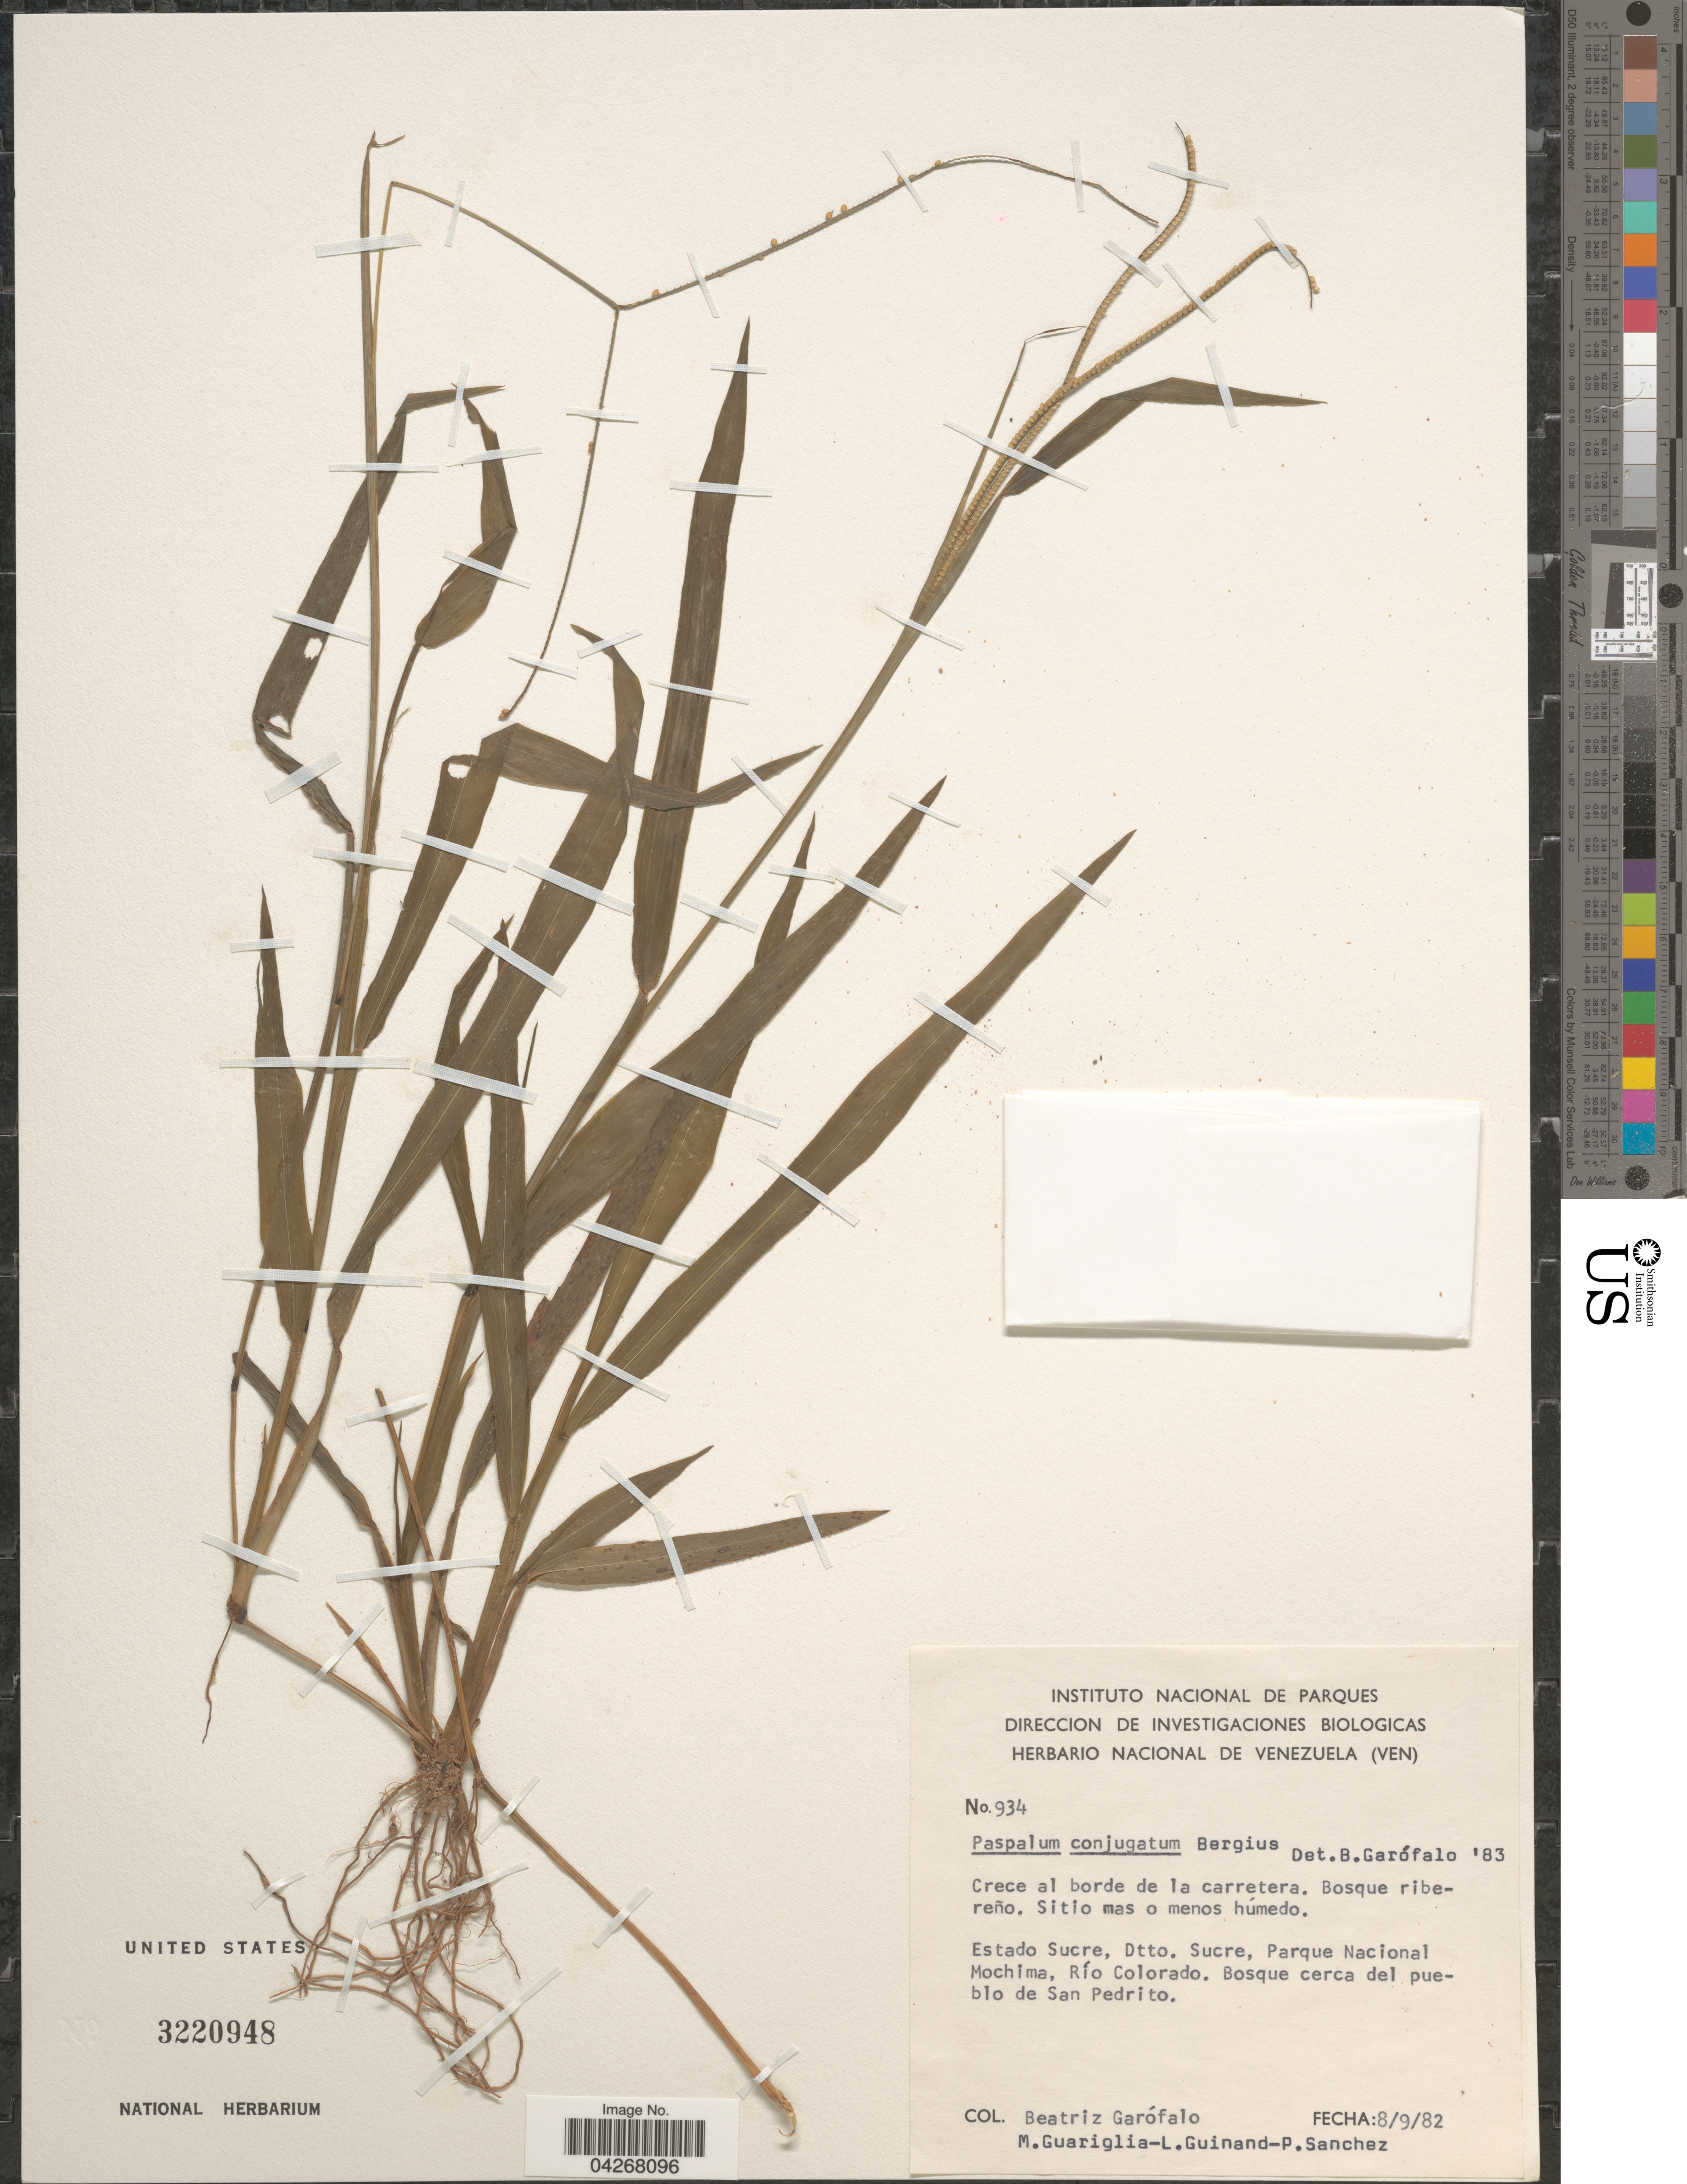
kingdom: Plantae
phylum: Tracheophyta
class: Liliopsida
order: Poales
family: Poaceae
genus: Paspalum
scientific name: Paspalum conjugatum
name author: P.J. Bergius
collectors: B. Garofalo, M. Guariglia, L. Guinand & P. Sanchez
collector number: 934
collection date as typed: Transcribed d/m/y: 8/9/82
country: Venezuela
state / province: Sucre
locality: Crece al borde de la carretera. Bosque ribereño. Dtto. Sucre, Parque Nacional Mochima, Río Colorado. Bosque cerca del pueblo de San Pedrito.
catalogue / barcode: US 3220948